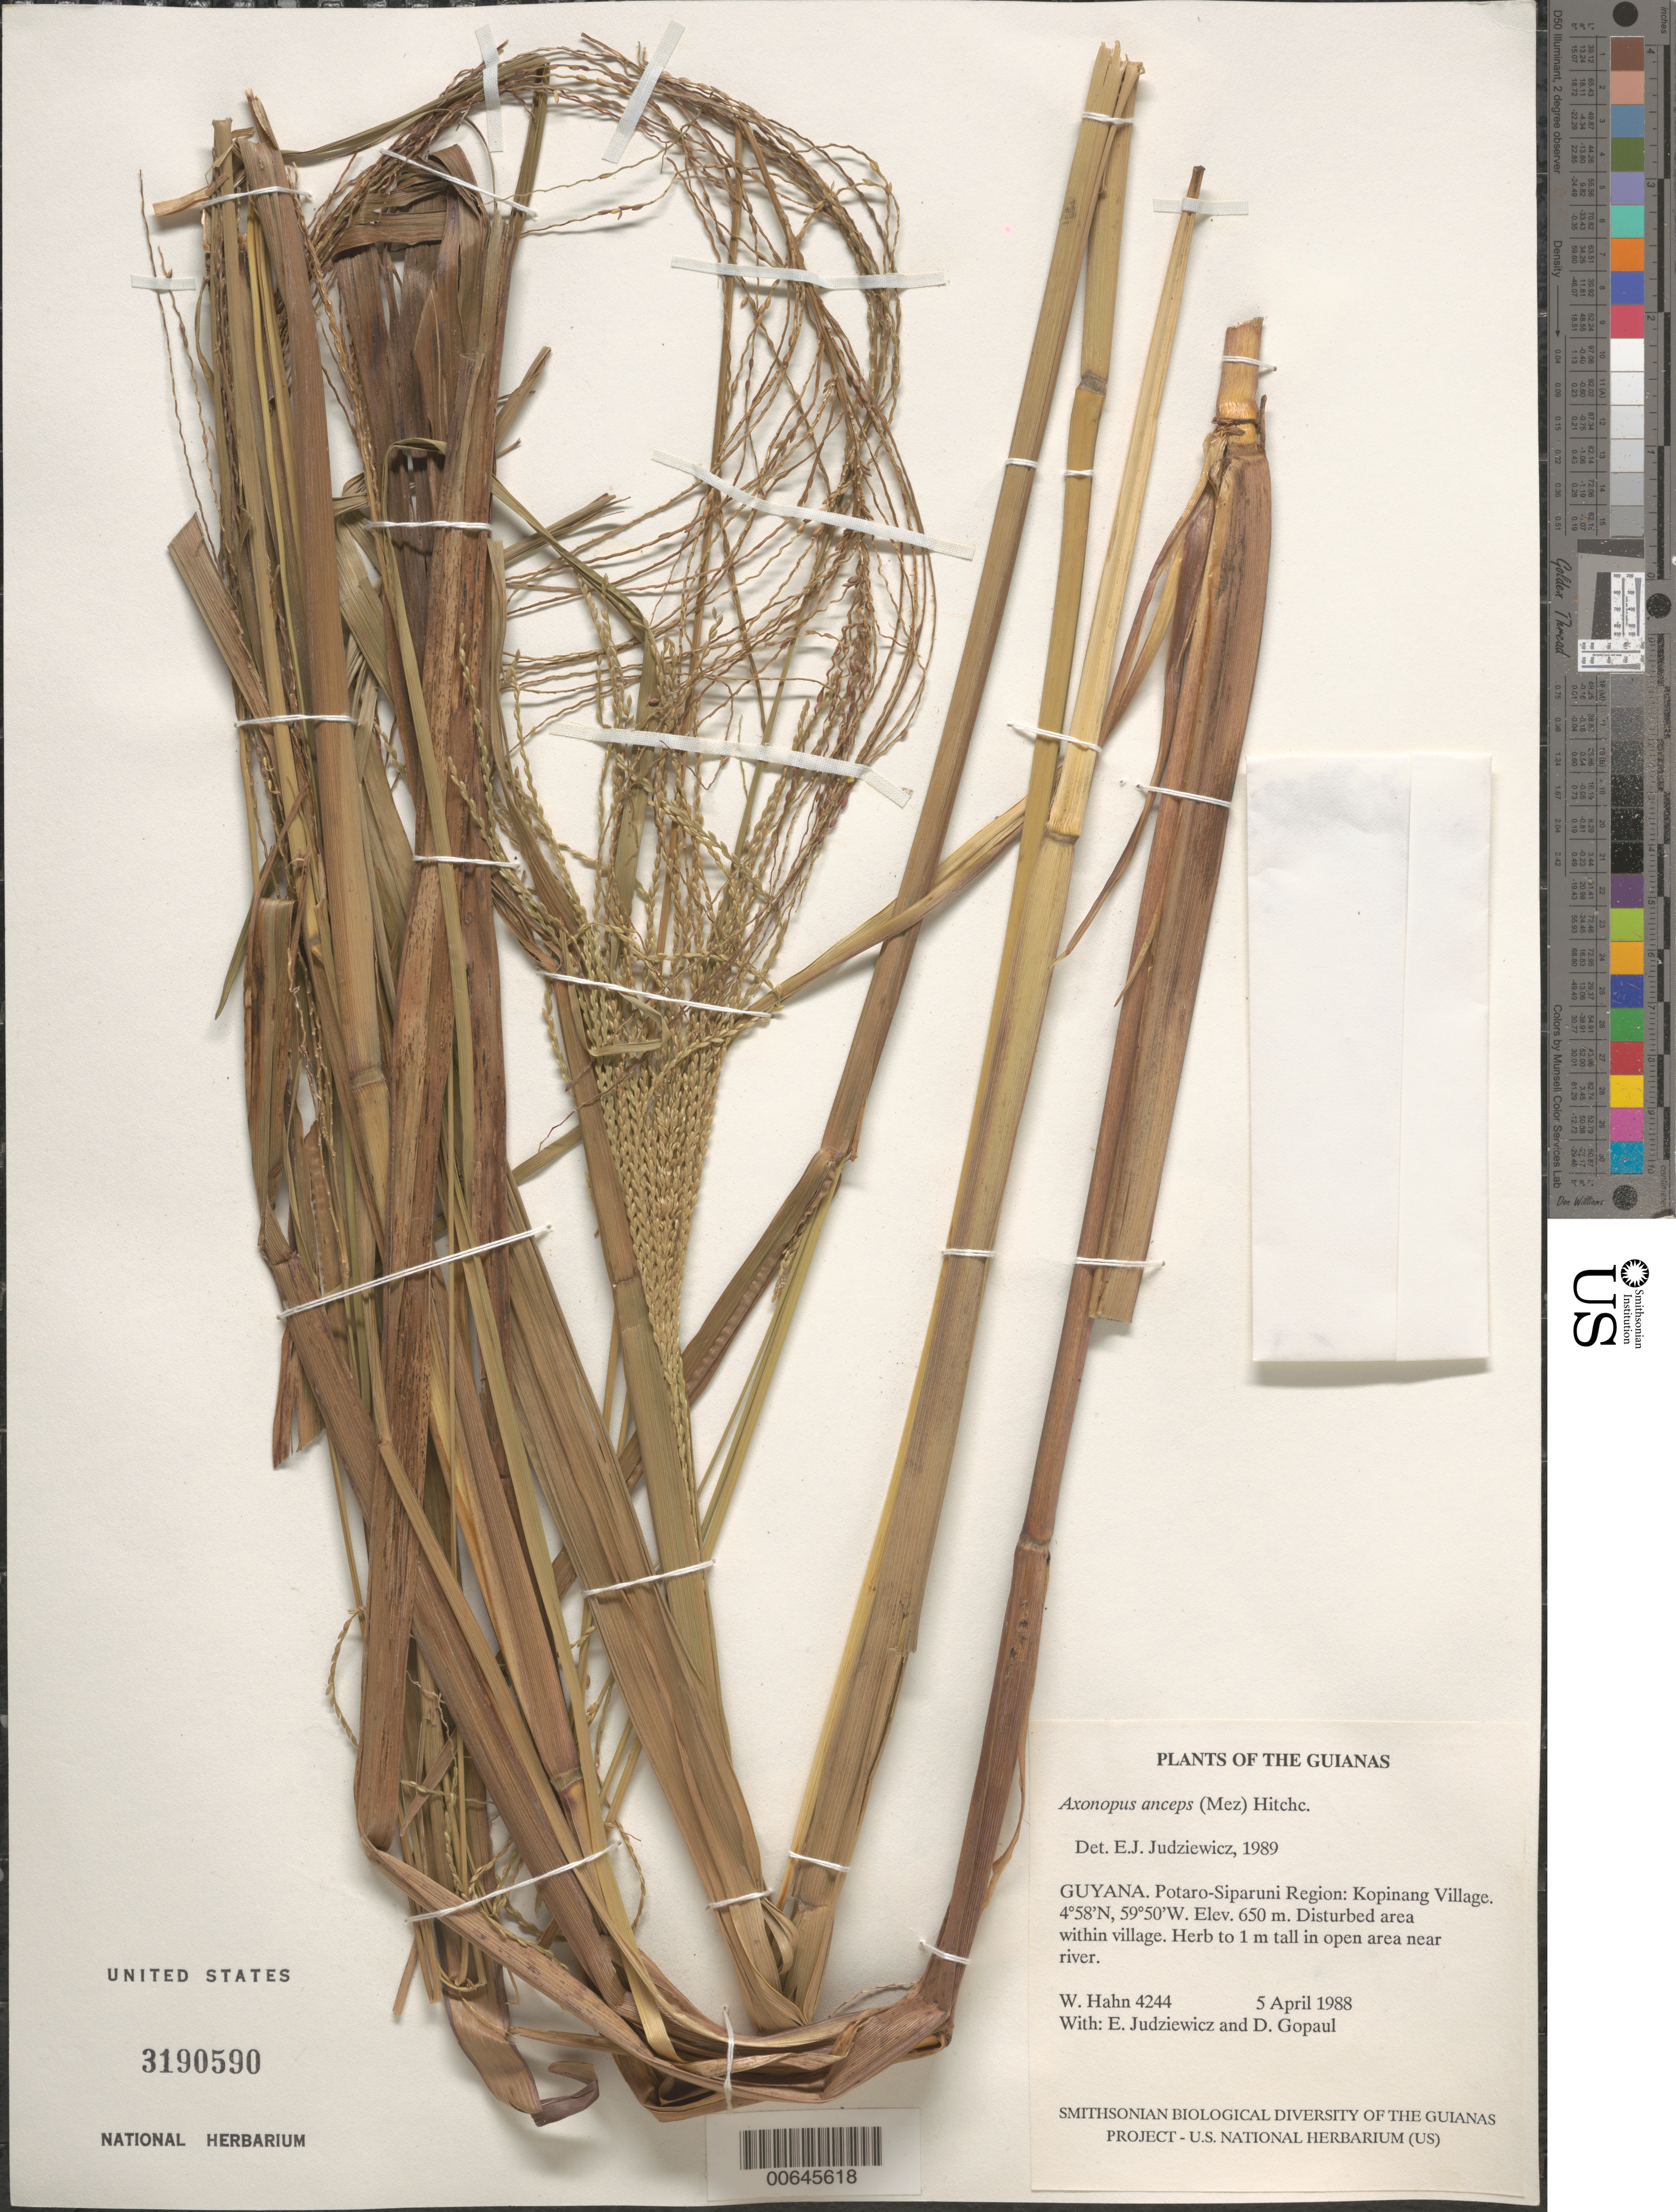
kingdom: Plantae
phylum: Tracheophyta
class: Liliopsida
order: Poales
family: Poaceae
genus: Axonopus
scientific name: Axonopus anceps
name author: (Mez) Hitchc.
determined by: Judziewicz, E. J.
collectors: W. Hahn, E. J. Judziewicz & D. Gopaul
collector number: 4244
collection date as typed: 5 April 1988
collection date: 1988-04-05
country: Guyana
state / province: Potaro-Siparuni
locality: Kopinang Village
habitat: Disturbed area within village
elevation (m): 650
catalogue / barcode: US 3190590